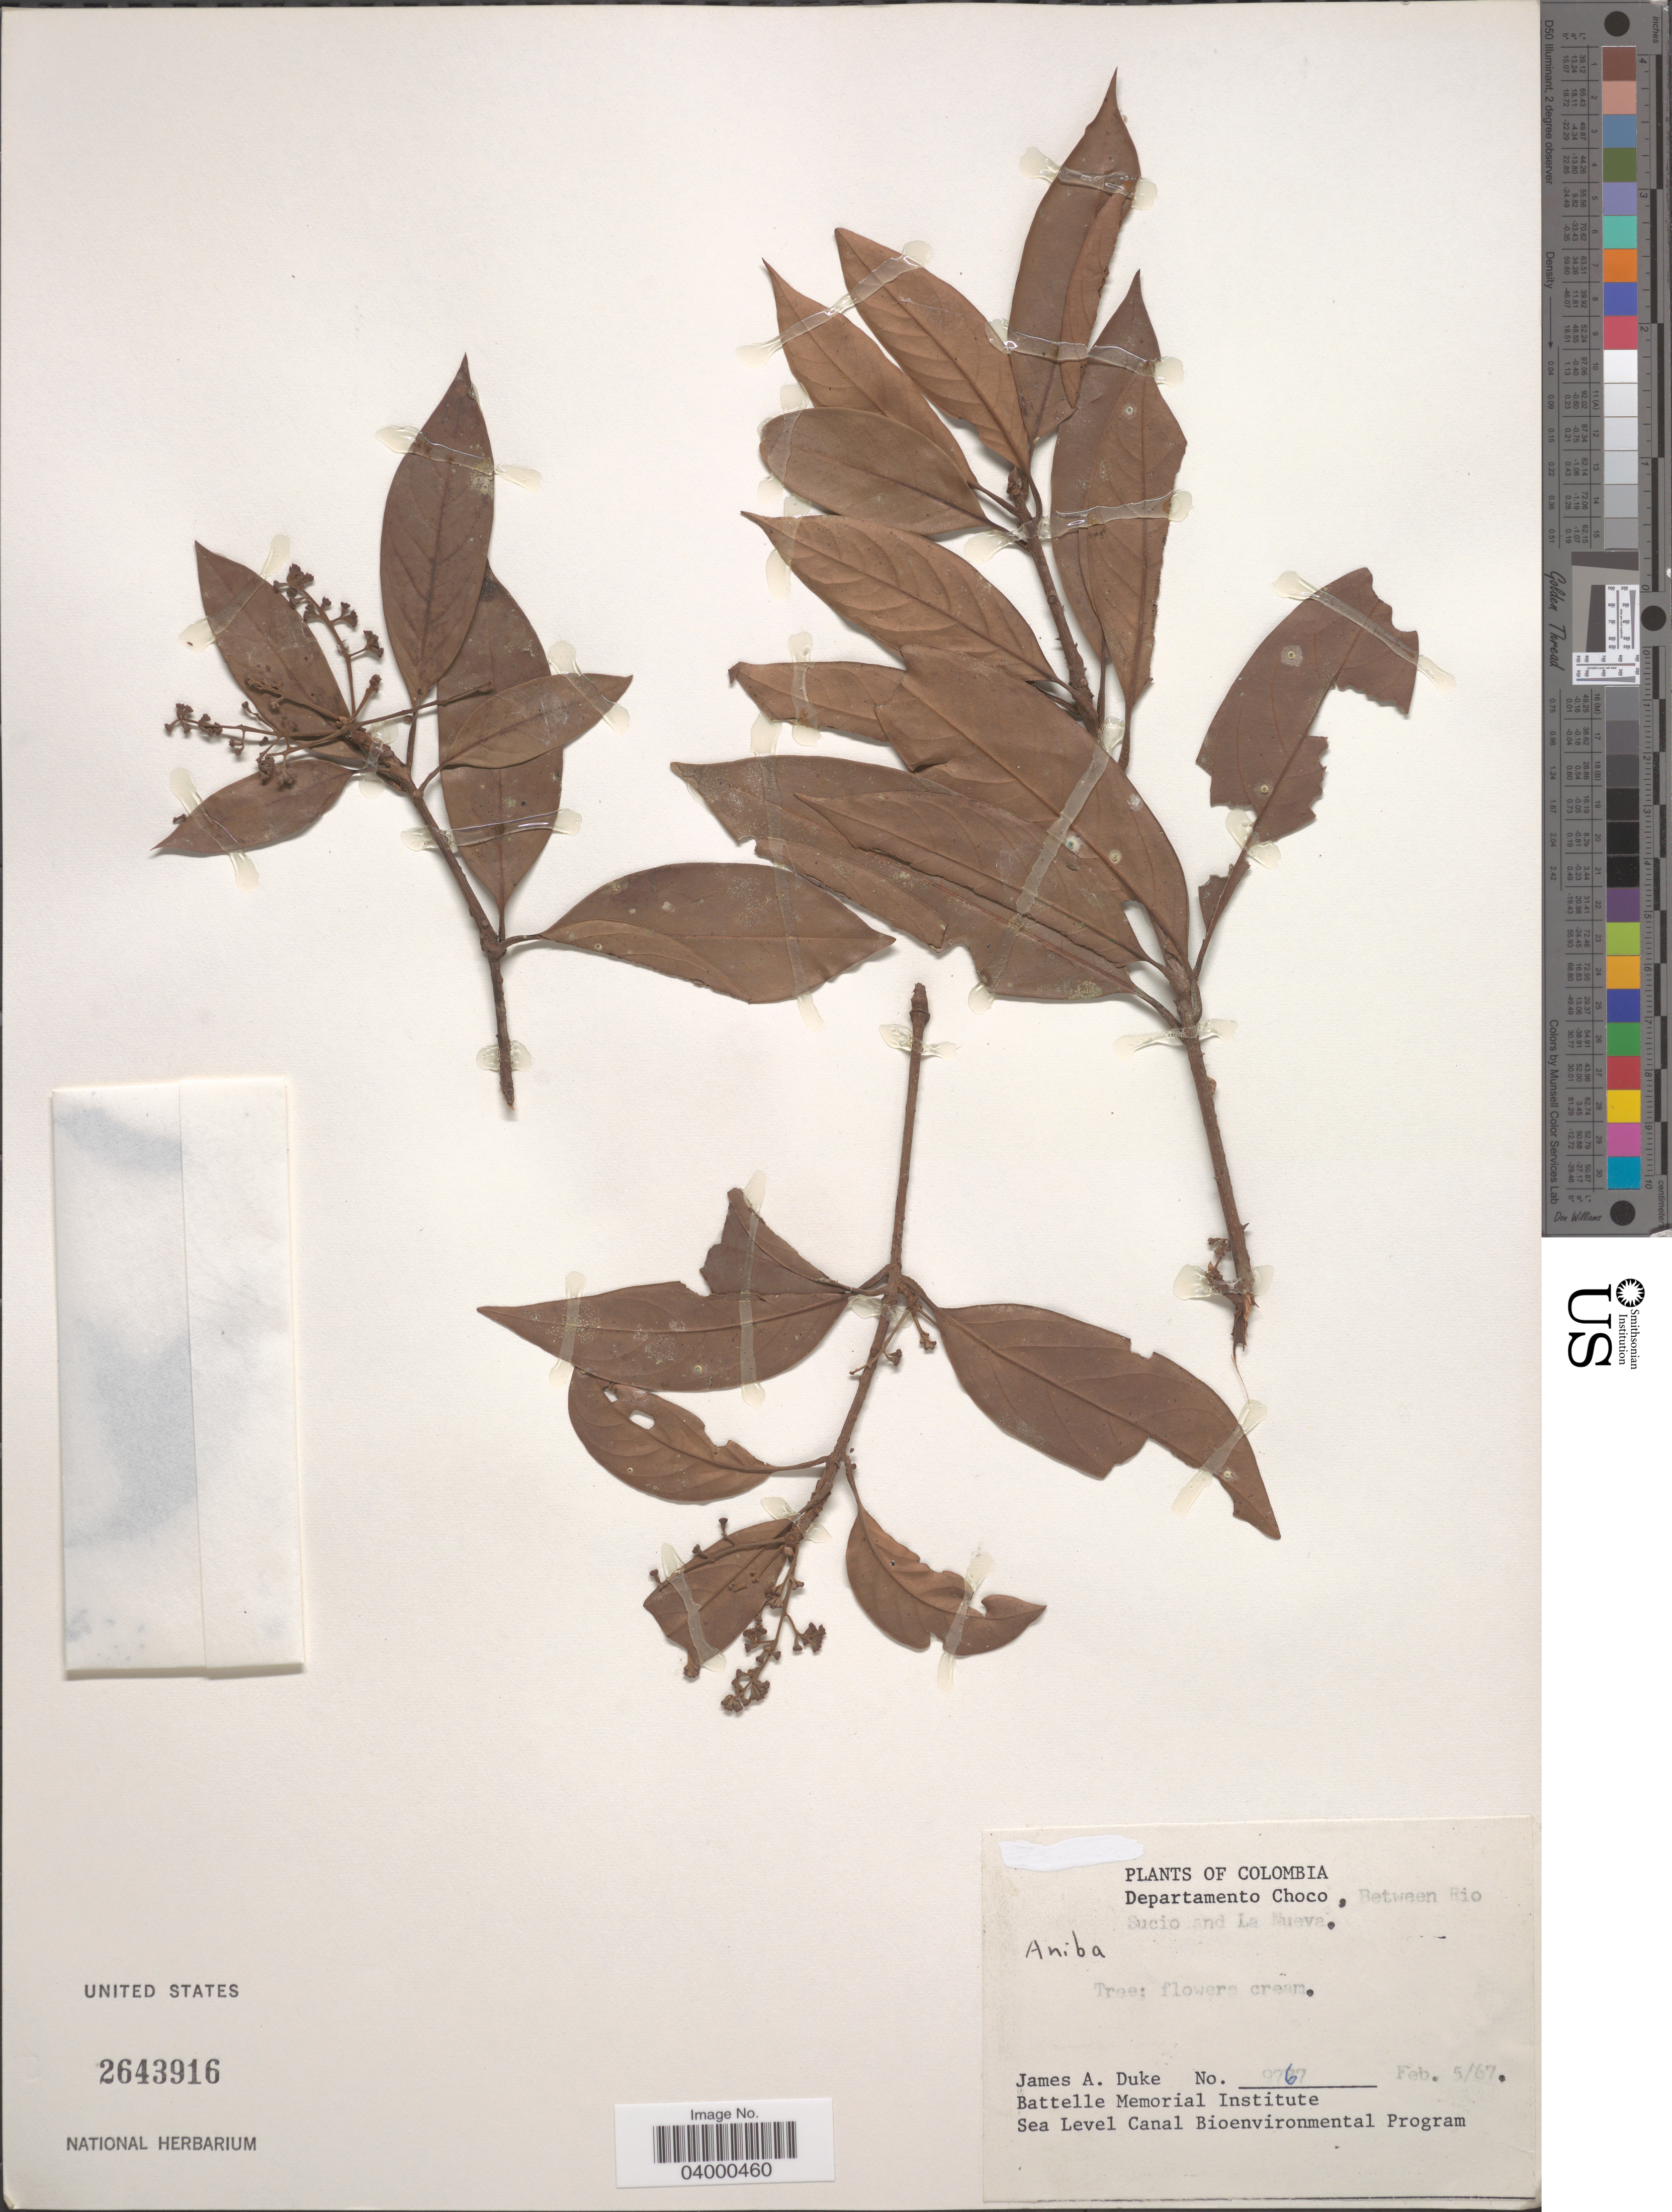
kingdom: Plantae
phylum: Tracheophyta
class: Magnoliopsida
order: Laurales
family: Lauraceae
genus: Aniba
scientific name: Aniba sp.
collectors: J. A. Duke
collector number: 9767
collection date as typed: Transcribed d/m/y: 5/2/67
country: Colombia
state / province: Chocó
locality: Departamento Choco, between Rio Sucio and La Nueva.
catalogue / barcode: US 2643916